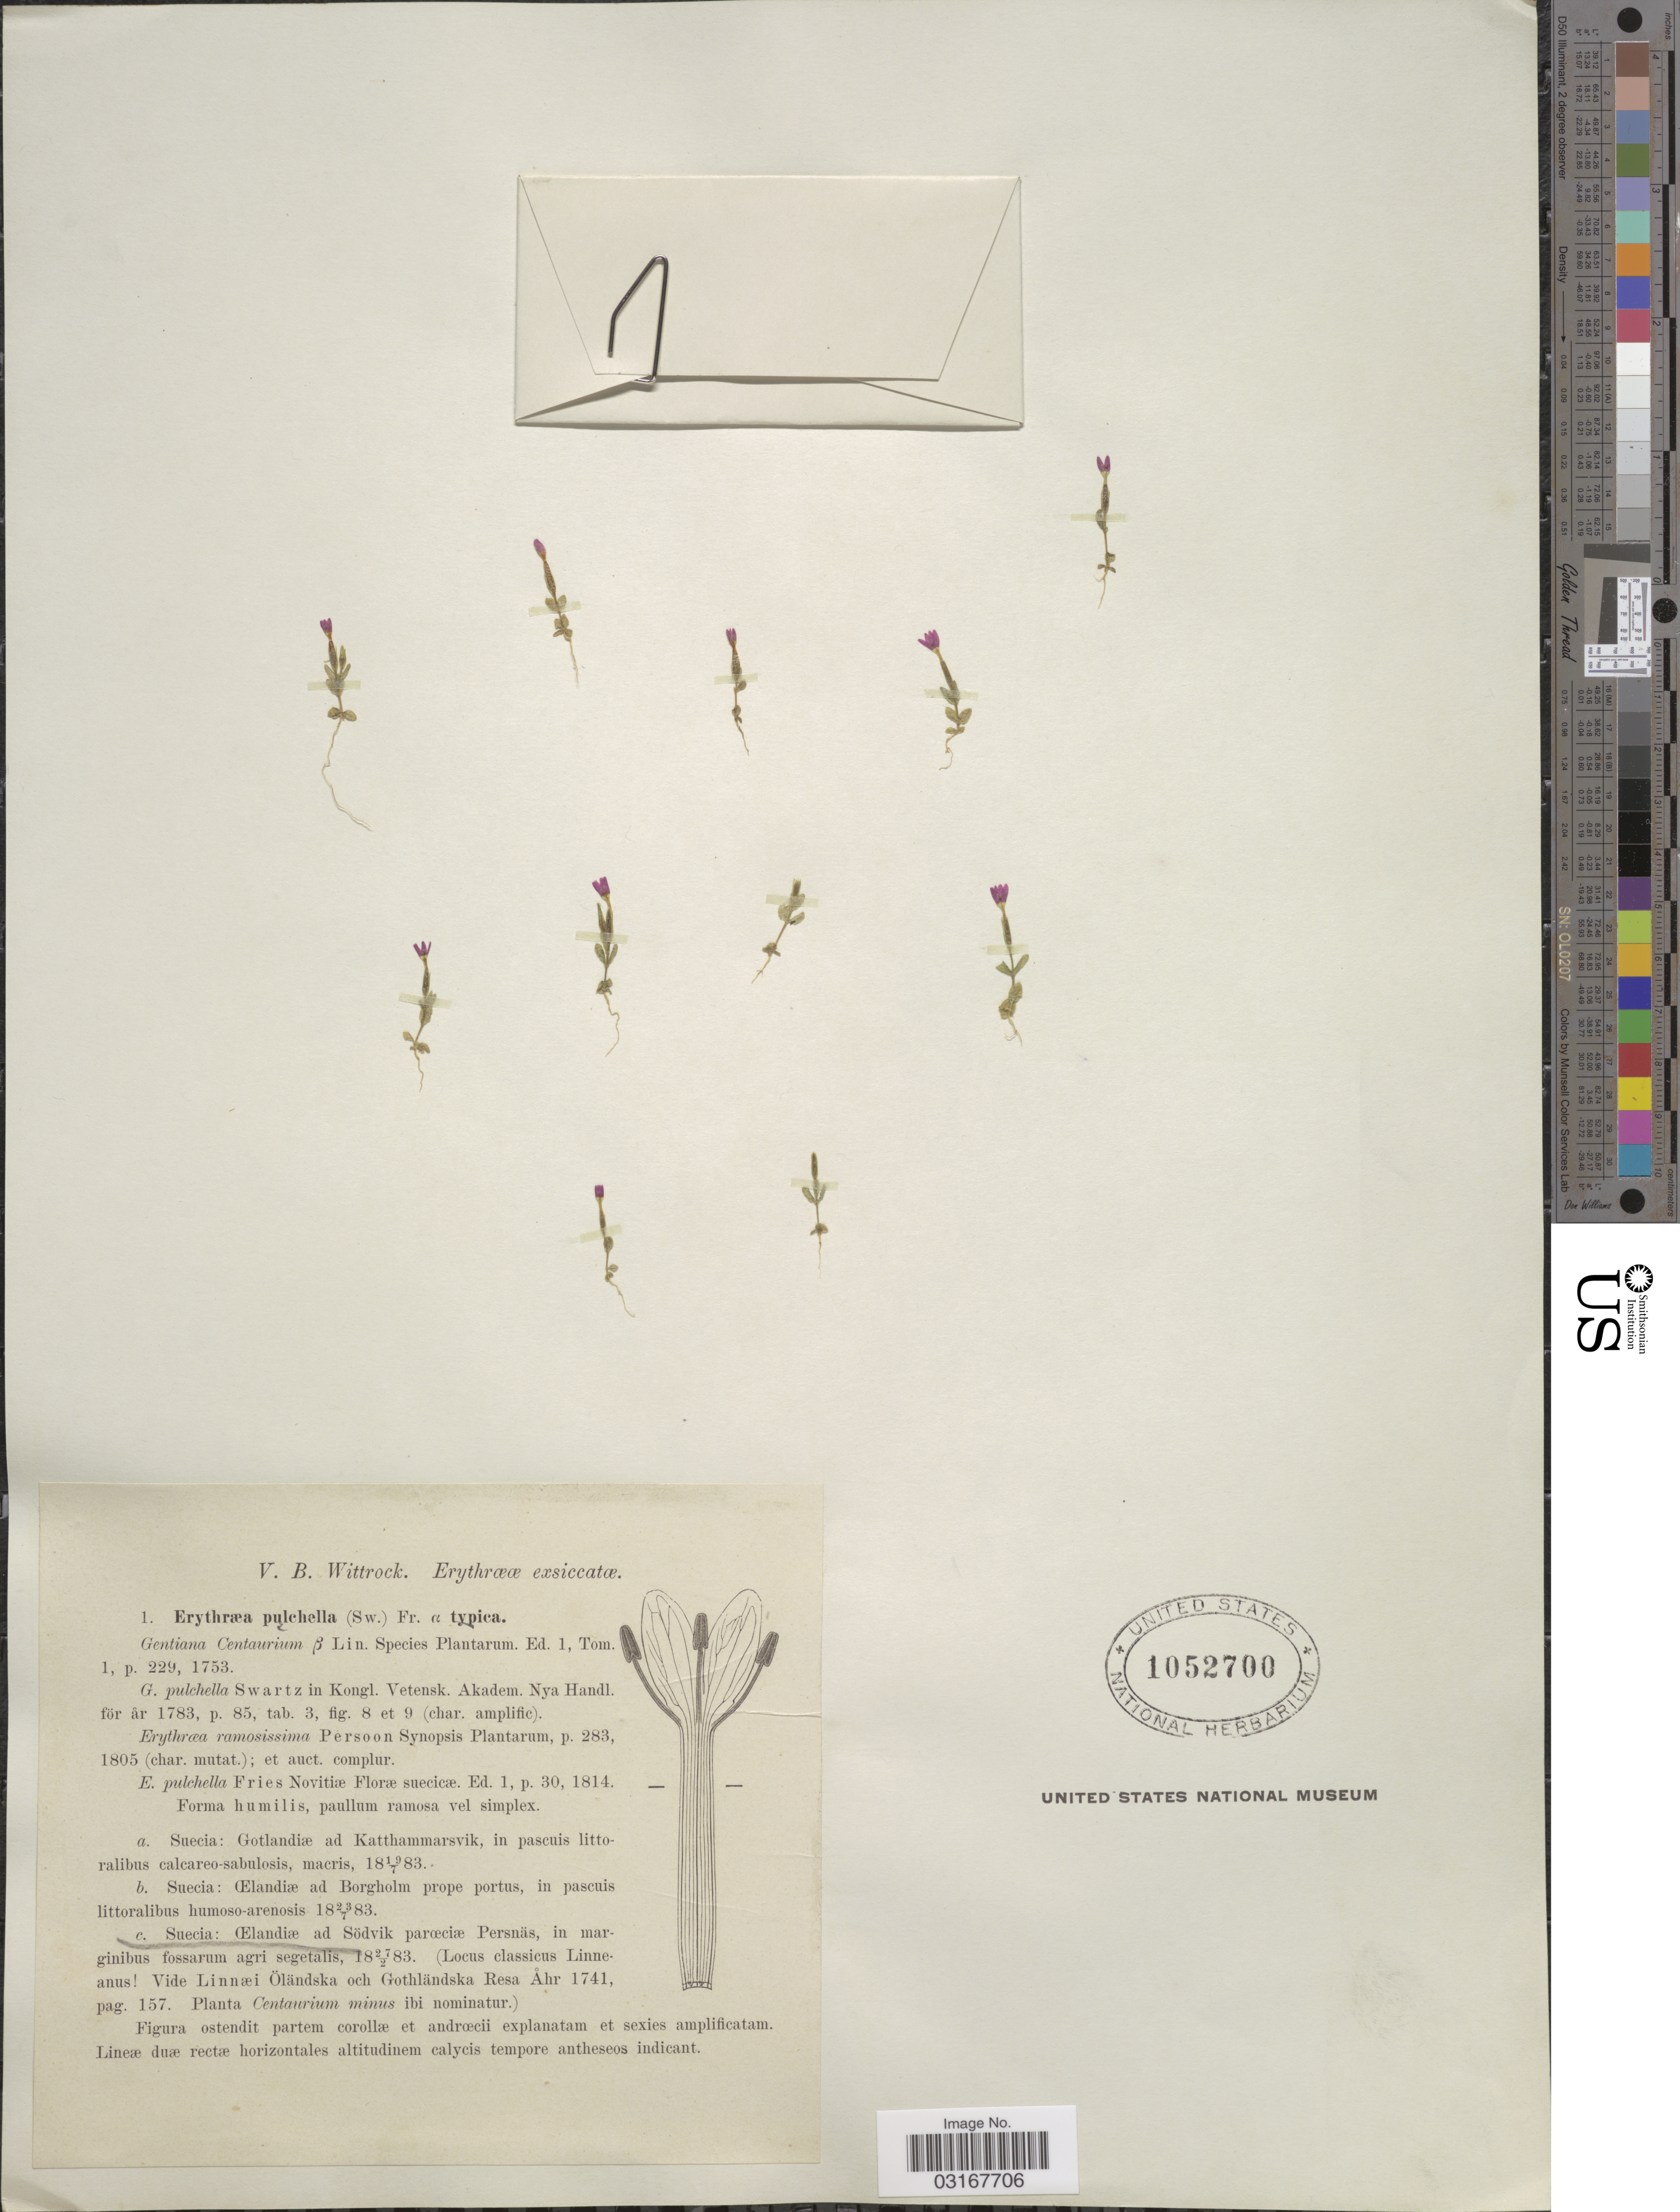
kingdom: Plantae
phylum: Tracheophyta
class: Magnoliopsida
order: Gentianales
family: Gentianaceae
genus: Centaurium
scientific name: Centaurium pulchellum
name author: (Sw.) Druce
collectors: V. Wittrock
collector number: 1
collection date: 1883-02-27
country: Sweden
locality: Suecia: (Elandiæ ad Södvik paroeciæ Persnäs, in marginibus fossarum agri segetalis.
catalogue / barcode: US 1052700